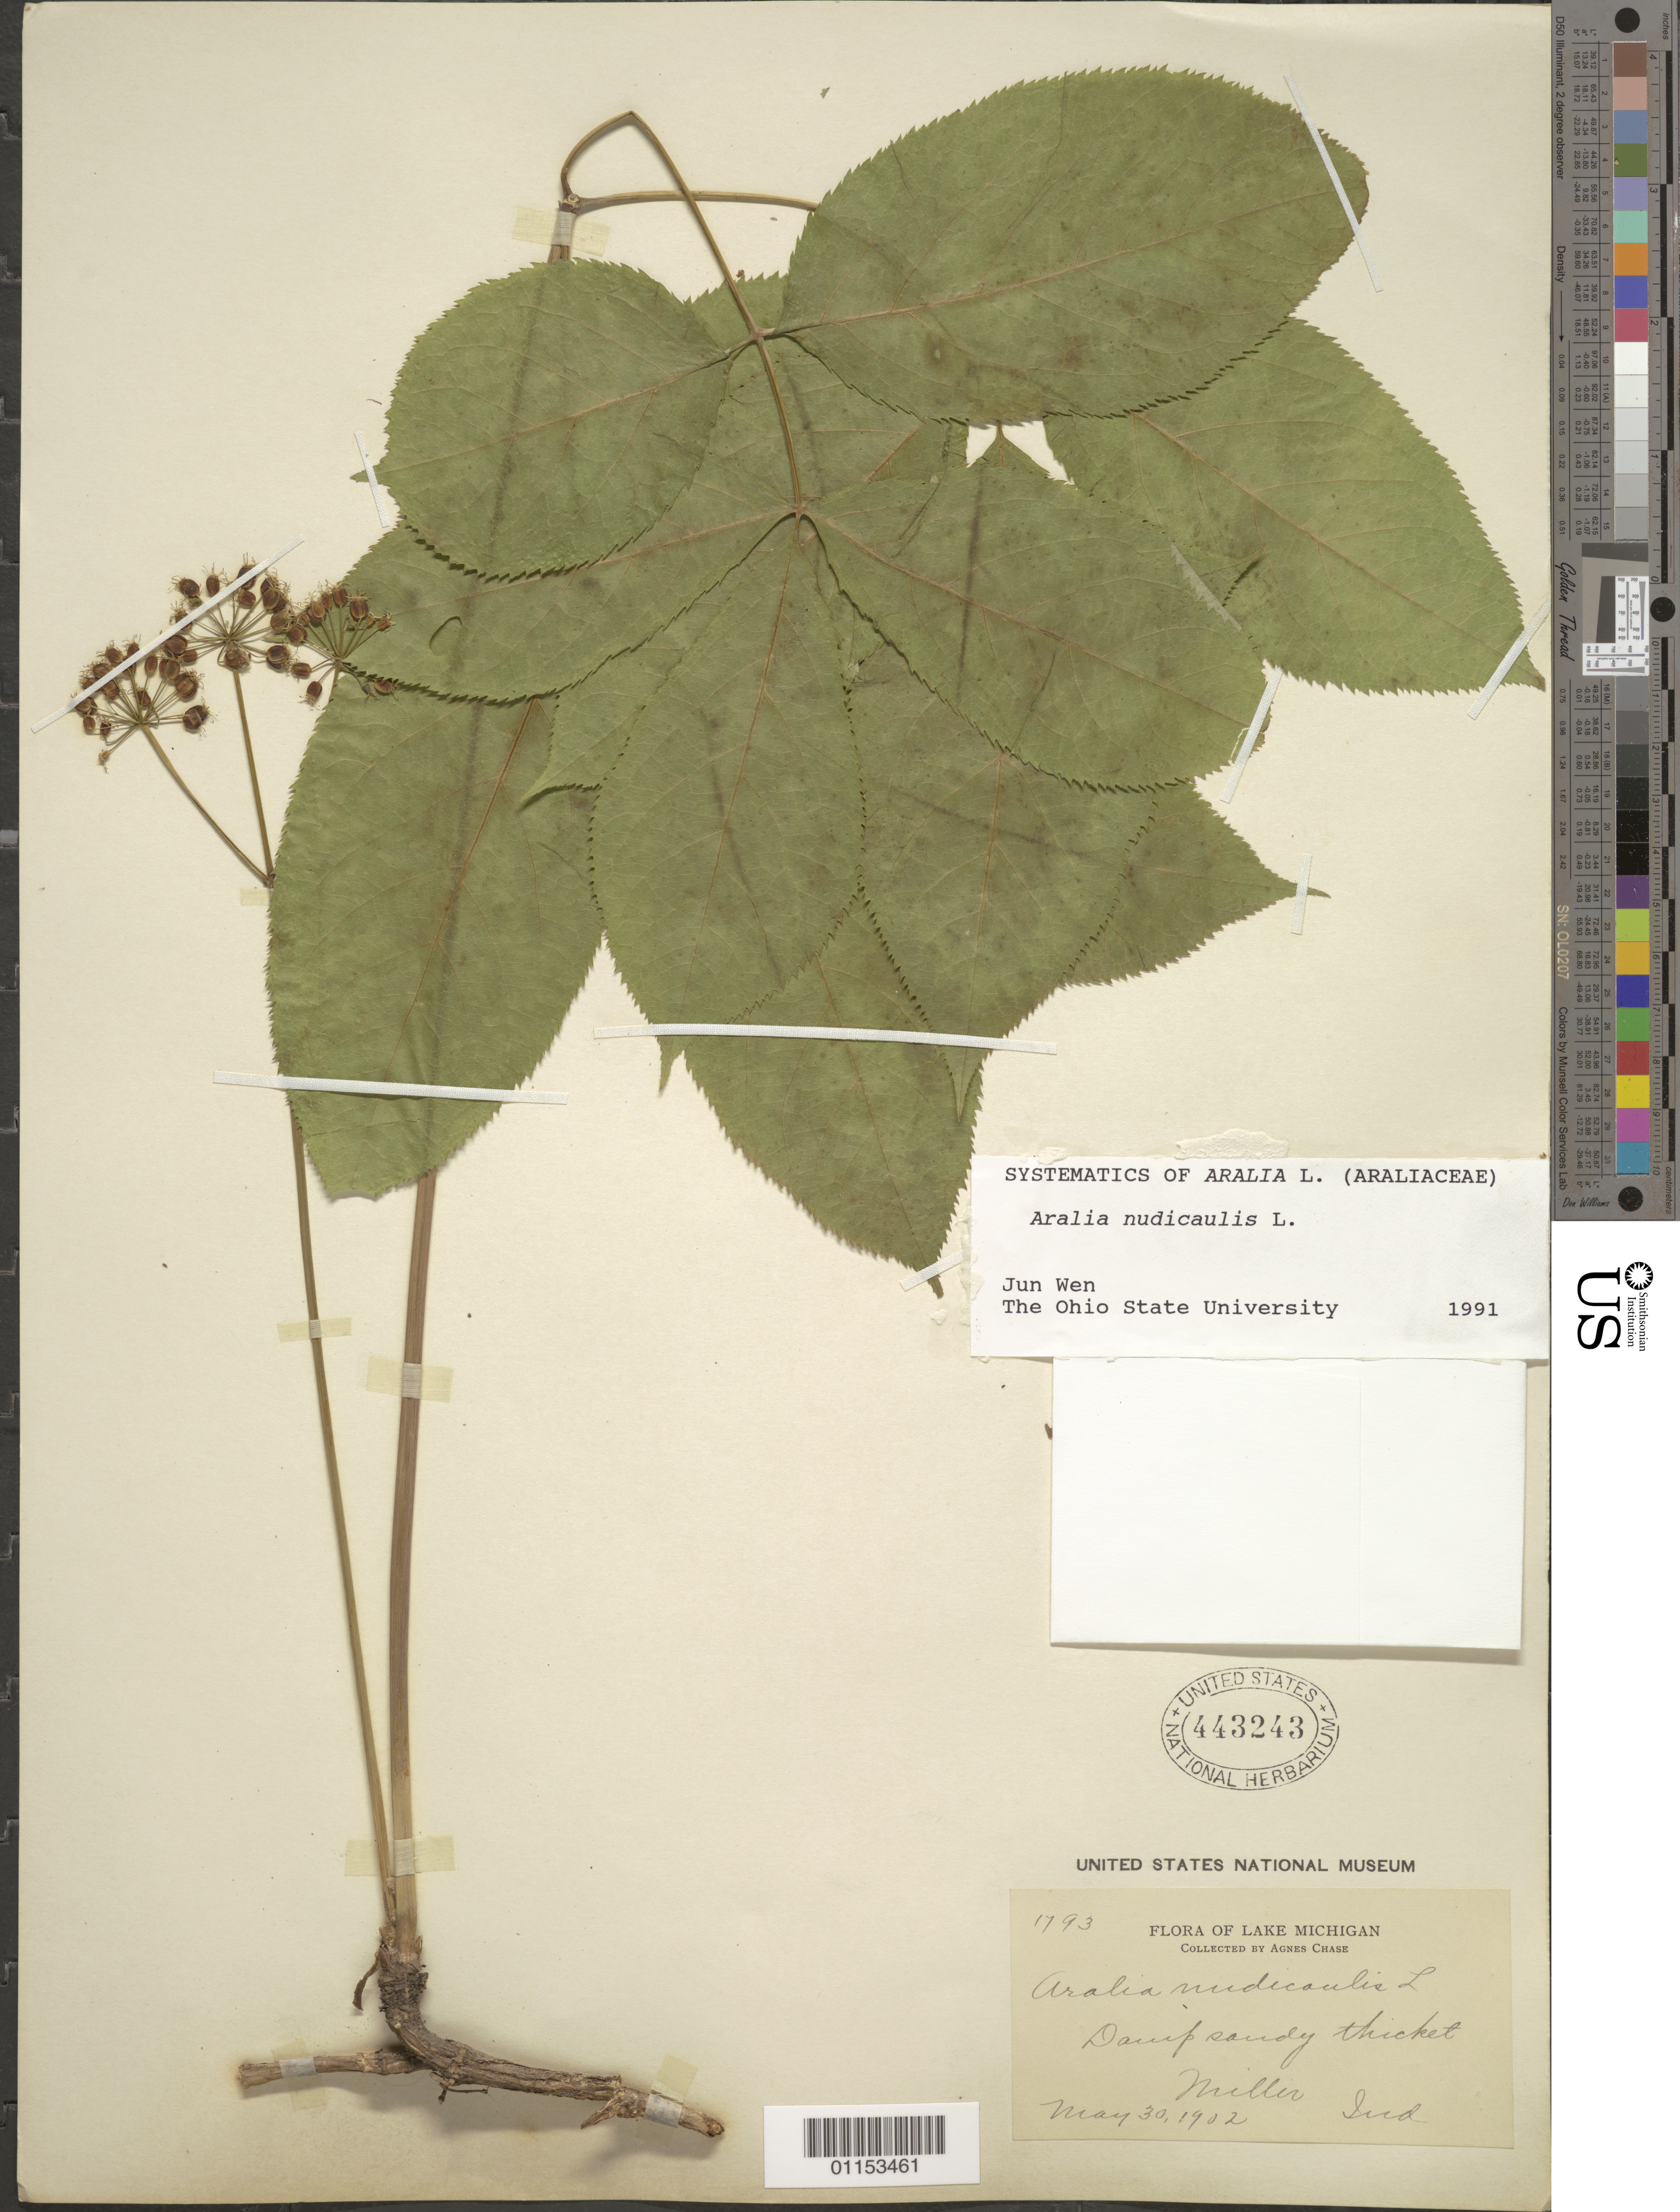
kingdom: Plantae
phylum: Tracheophyta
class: Magnoliopsida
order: Apiales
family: Araliaceae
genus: Aralia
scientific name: Aralia nudicaulis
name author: L.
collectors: A. Chase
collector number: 1793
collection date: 1902-05-30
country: United States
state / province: Indiana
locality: Lake Michigan.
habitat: Damp sandy thicket.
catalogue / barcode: US 443243